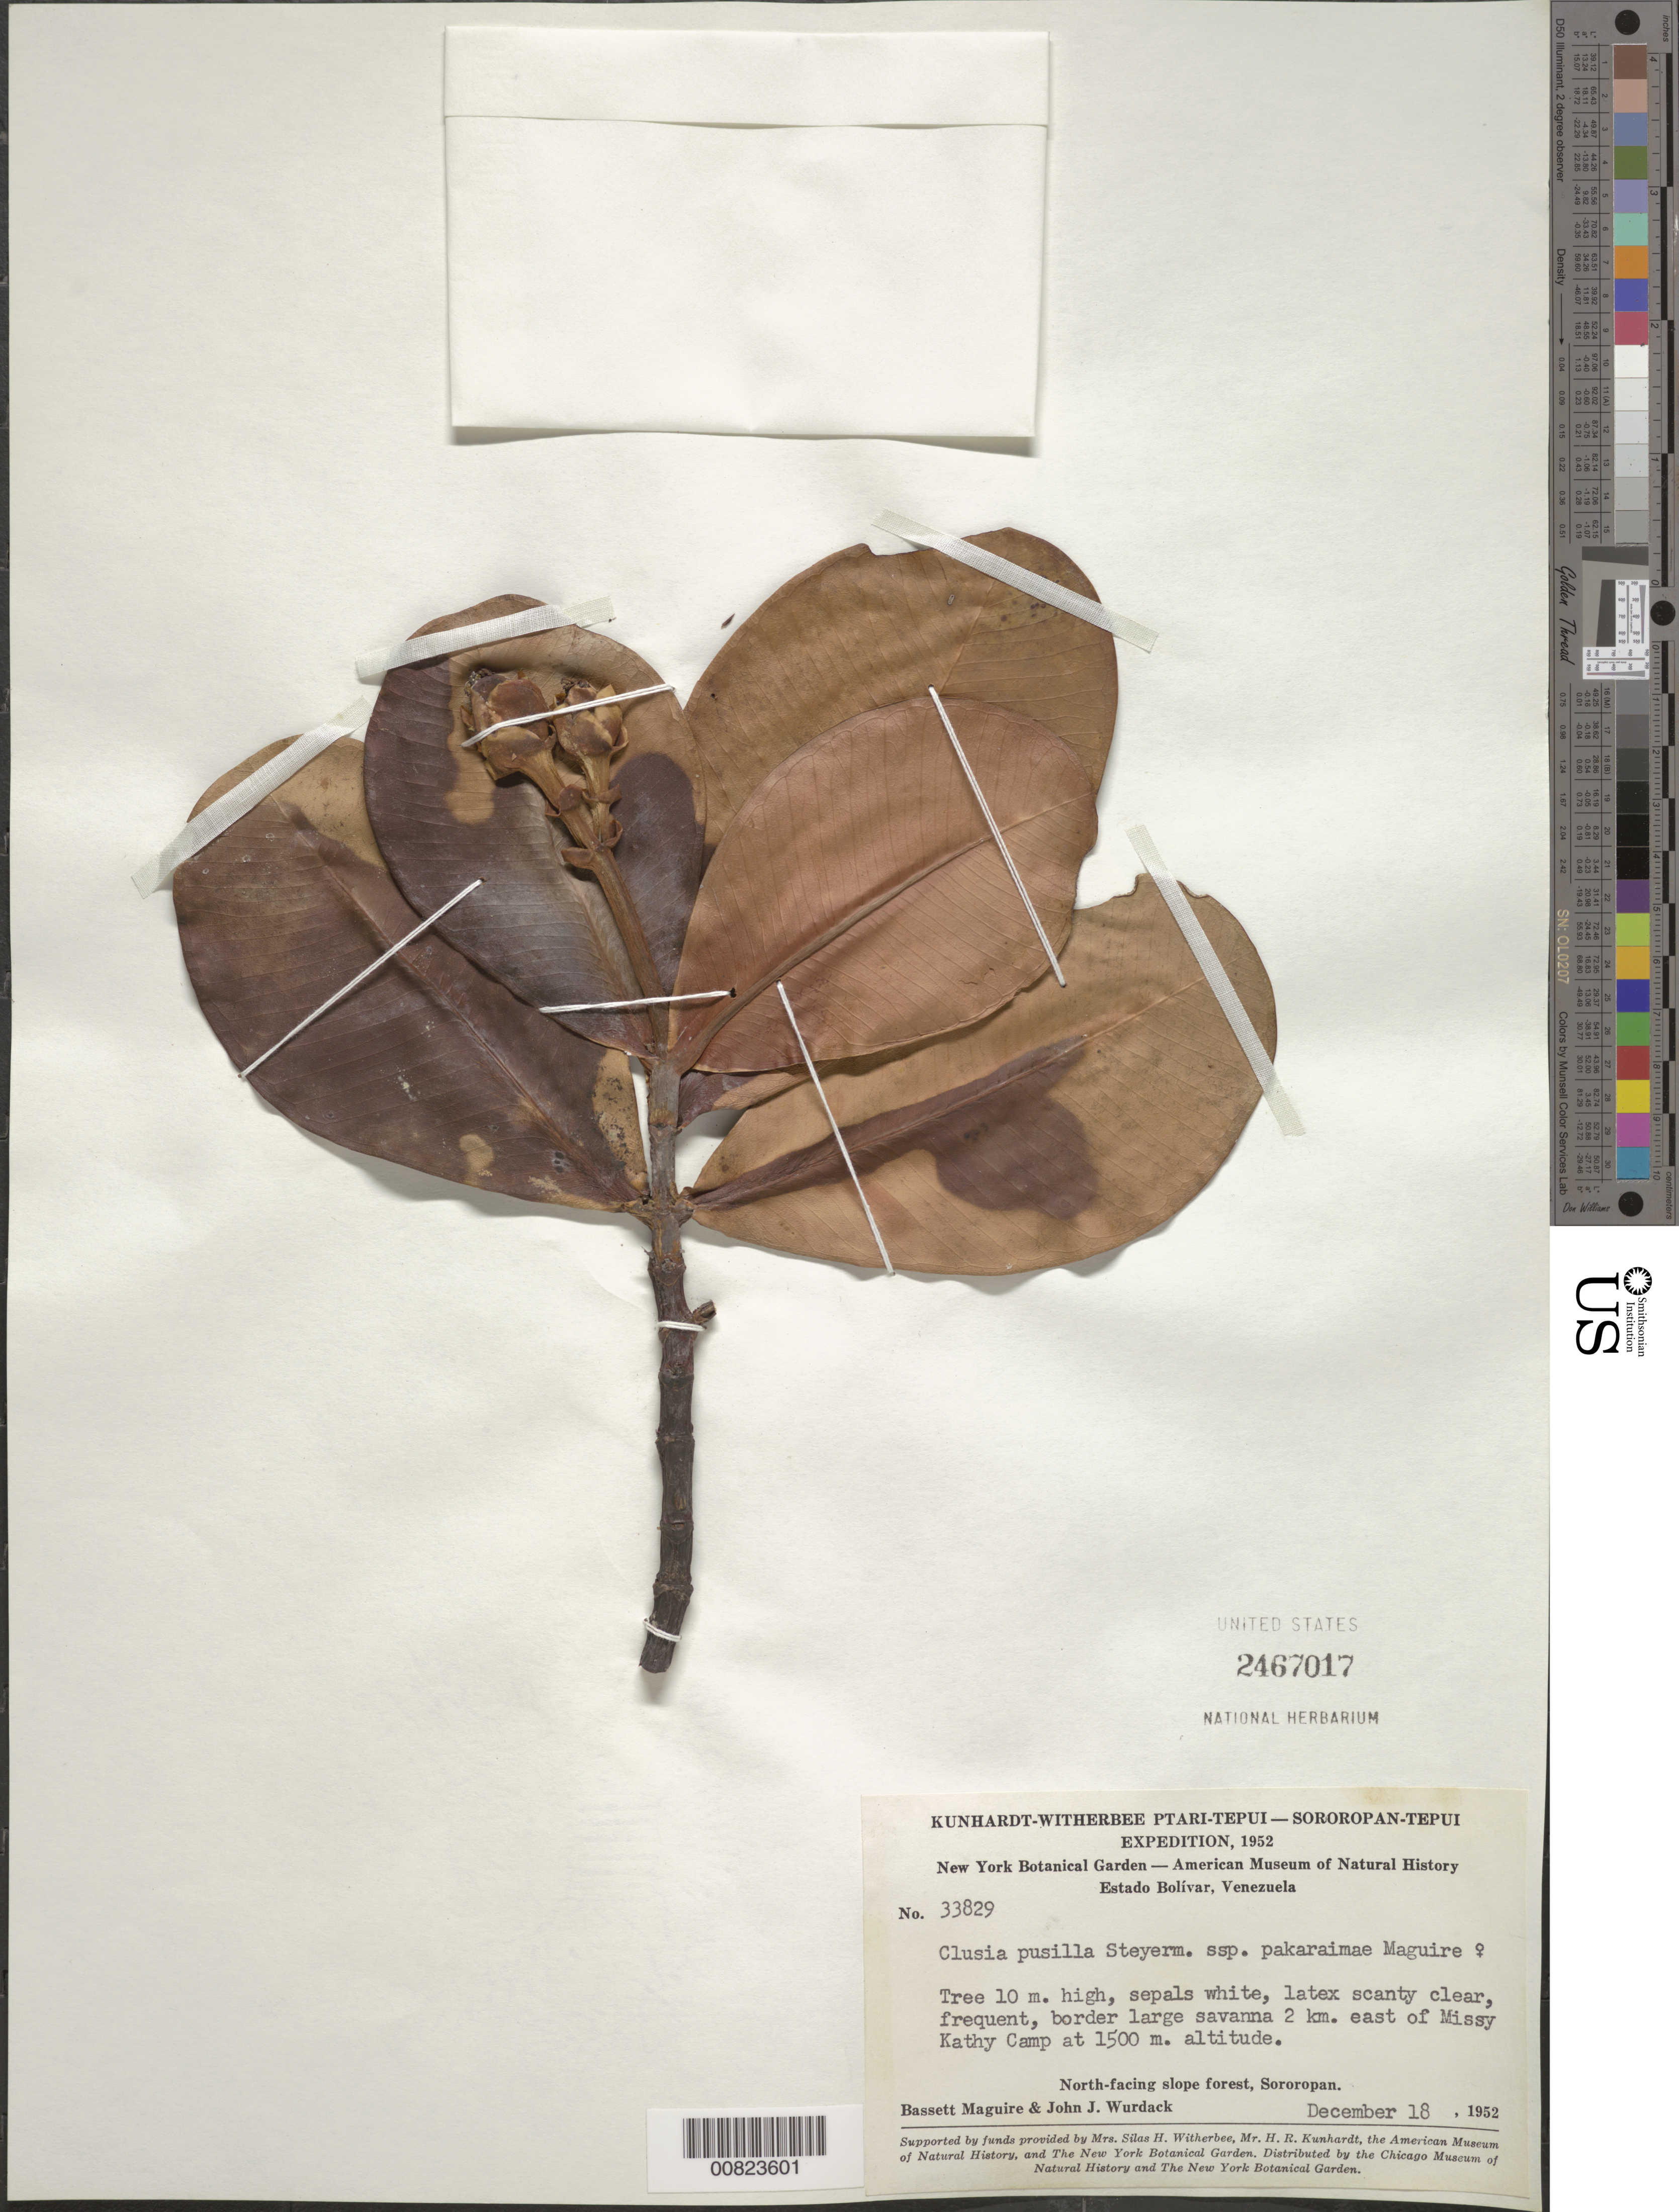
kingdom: Plantae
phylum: Tracheophyta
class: Magnoliopsida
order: Malpighiales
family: Clusiaceae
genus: Clusia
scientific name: Clusia pusilla subsp. pakaraimae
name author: Maguire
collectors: B. Maguire & J. J. Wurdack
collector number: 33829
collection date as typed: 18-Dec-52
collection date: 1952-12-18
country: Venezuela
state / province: Bolívar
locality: Ptari-tepuí, 2 km E of Missy Kathy Camp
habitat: Border large savanna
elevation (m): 1500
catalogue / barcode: US 2467017